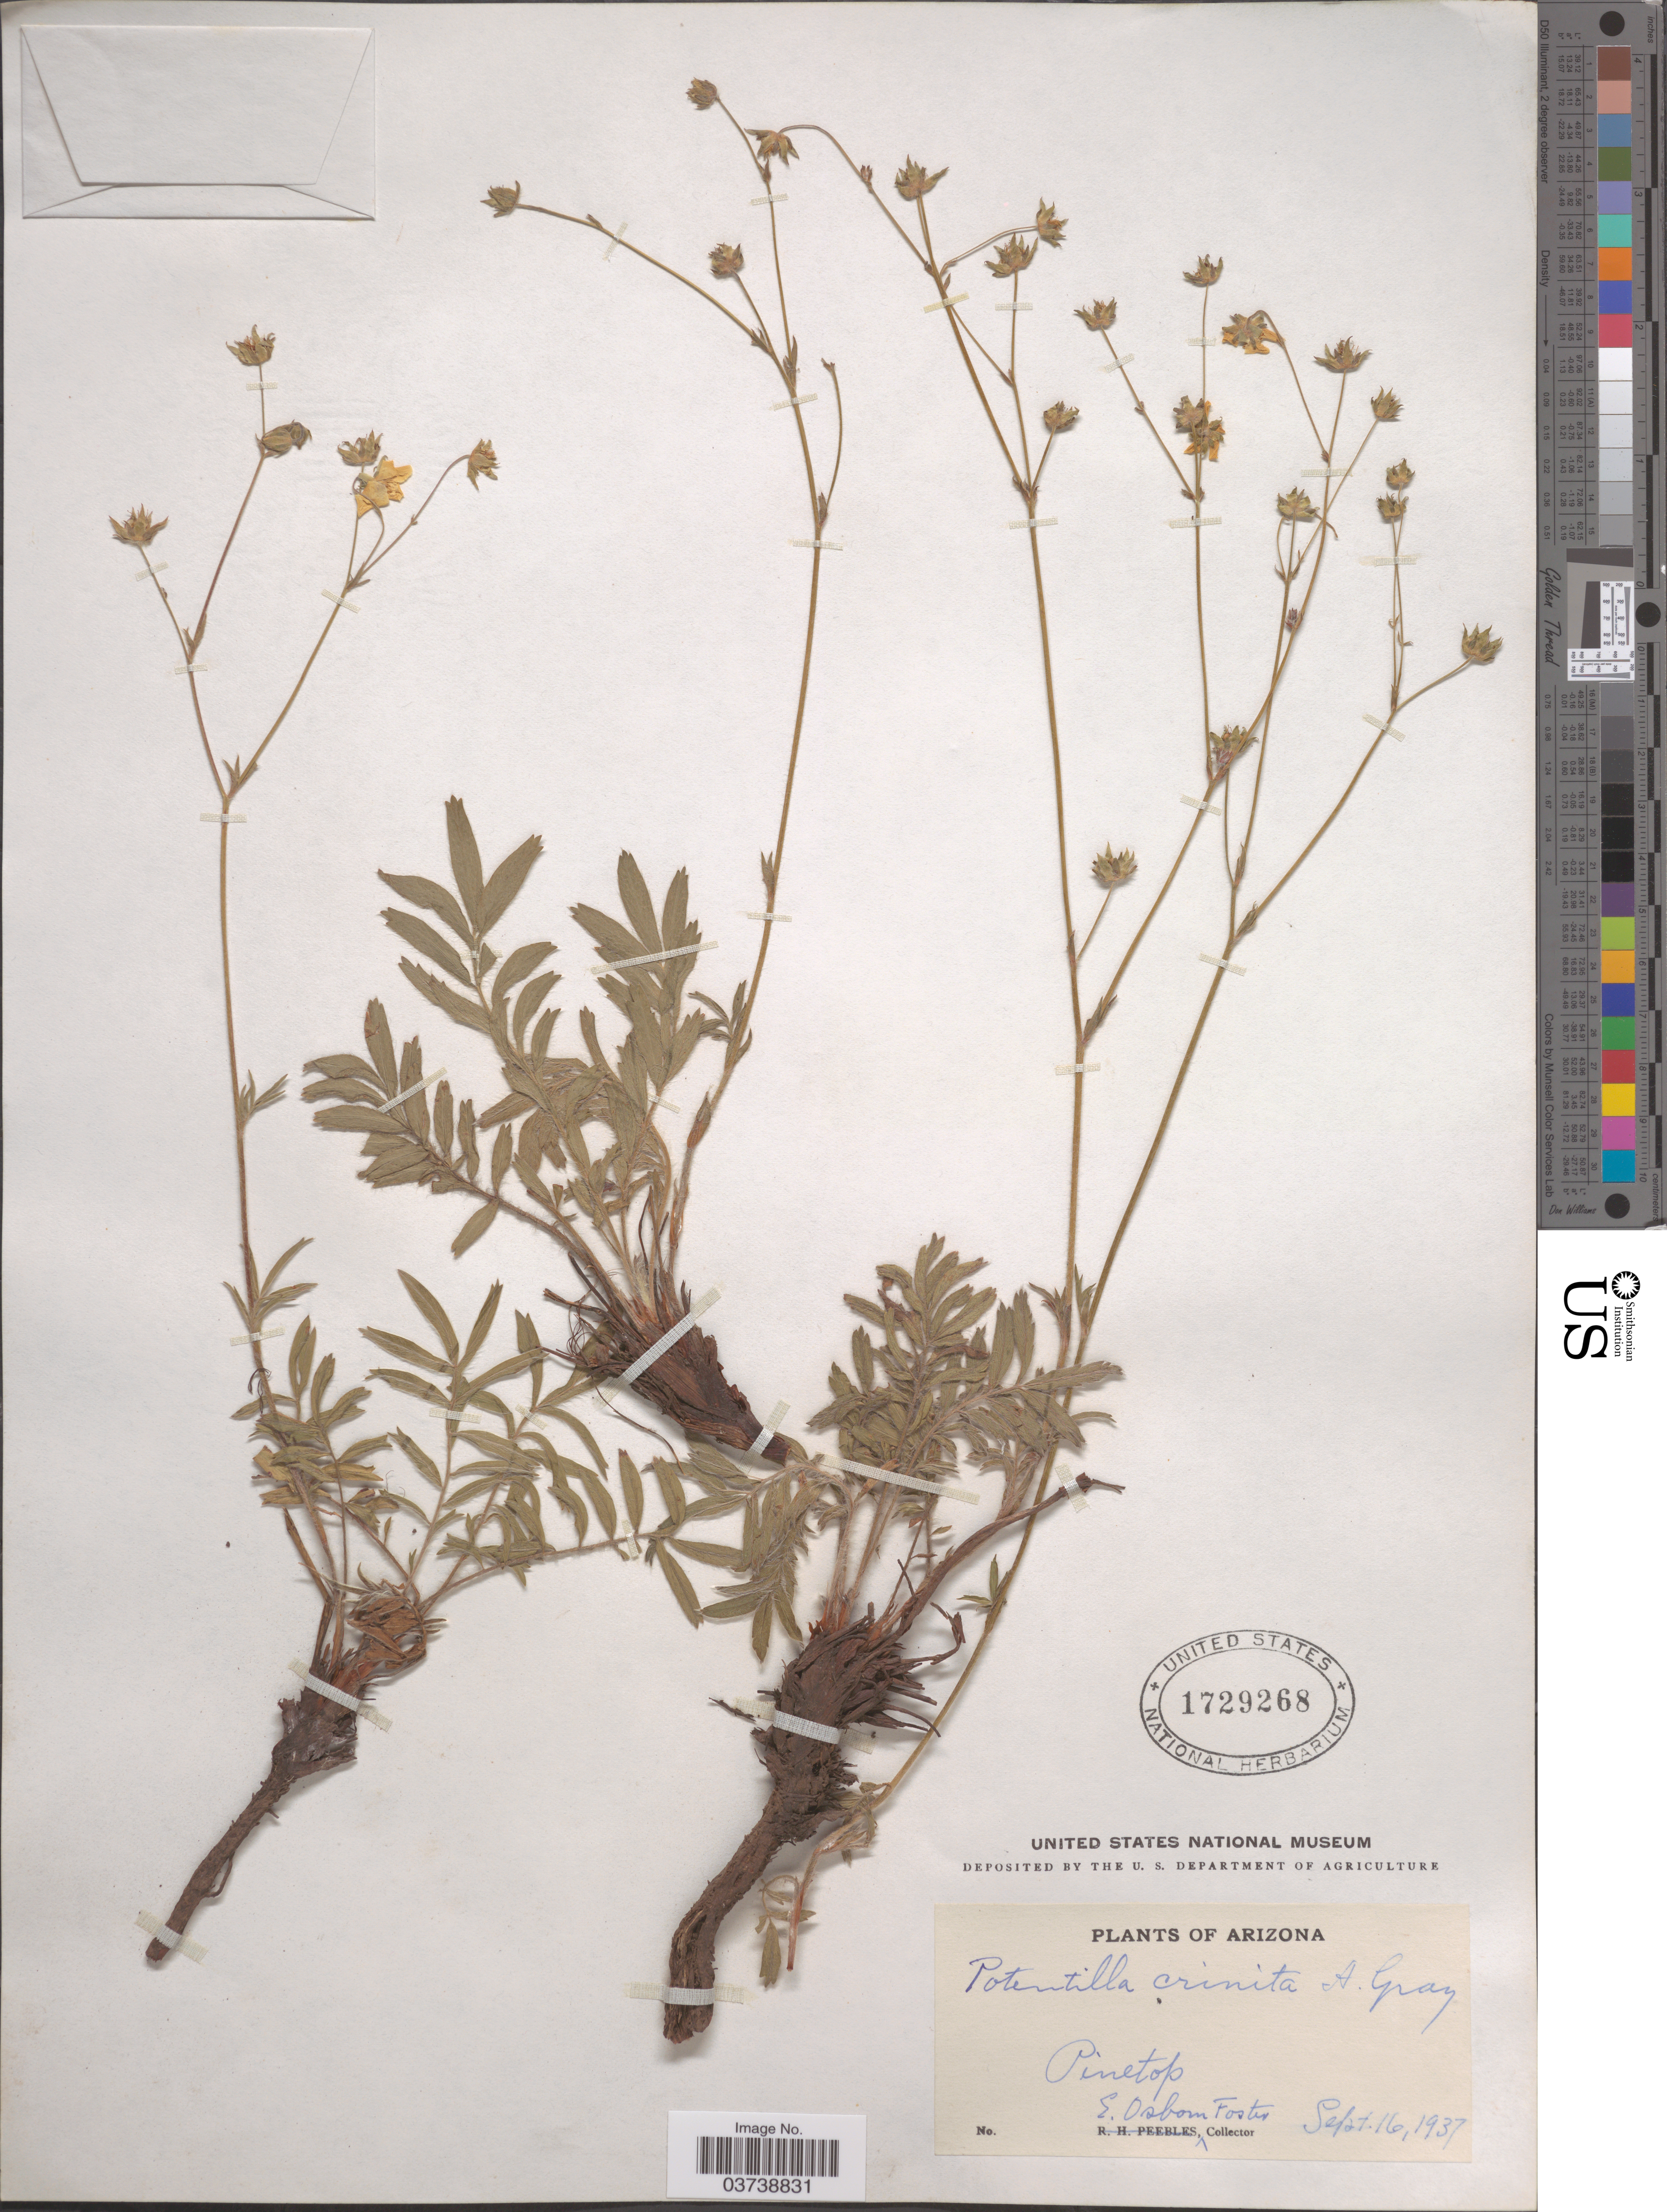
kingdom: Plantae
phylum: Tracheophyta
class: Magnoliopsida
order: Rosales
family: Rosaceae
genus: Potentilla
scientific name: Potentilla crinita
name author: A. Gray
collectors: E. Foster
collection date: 1937-09-16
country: United States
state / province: Arizona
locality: Pinetop.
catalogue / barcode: US 1729268